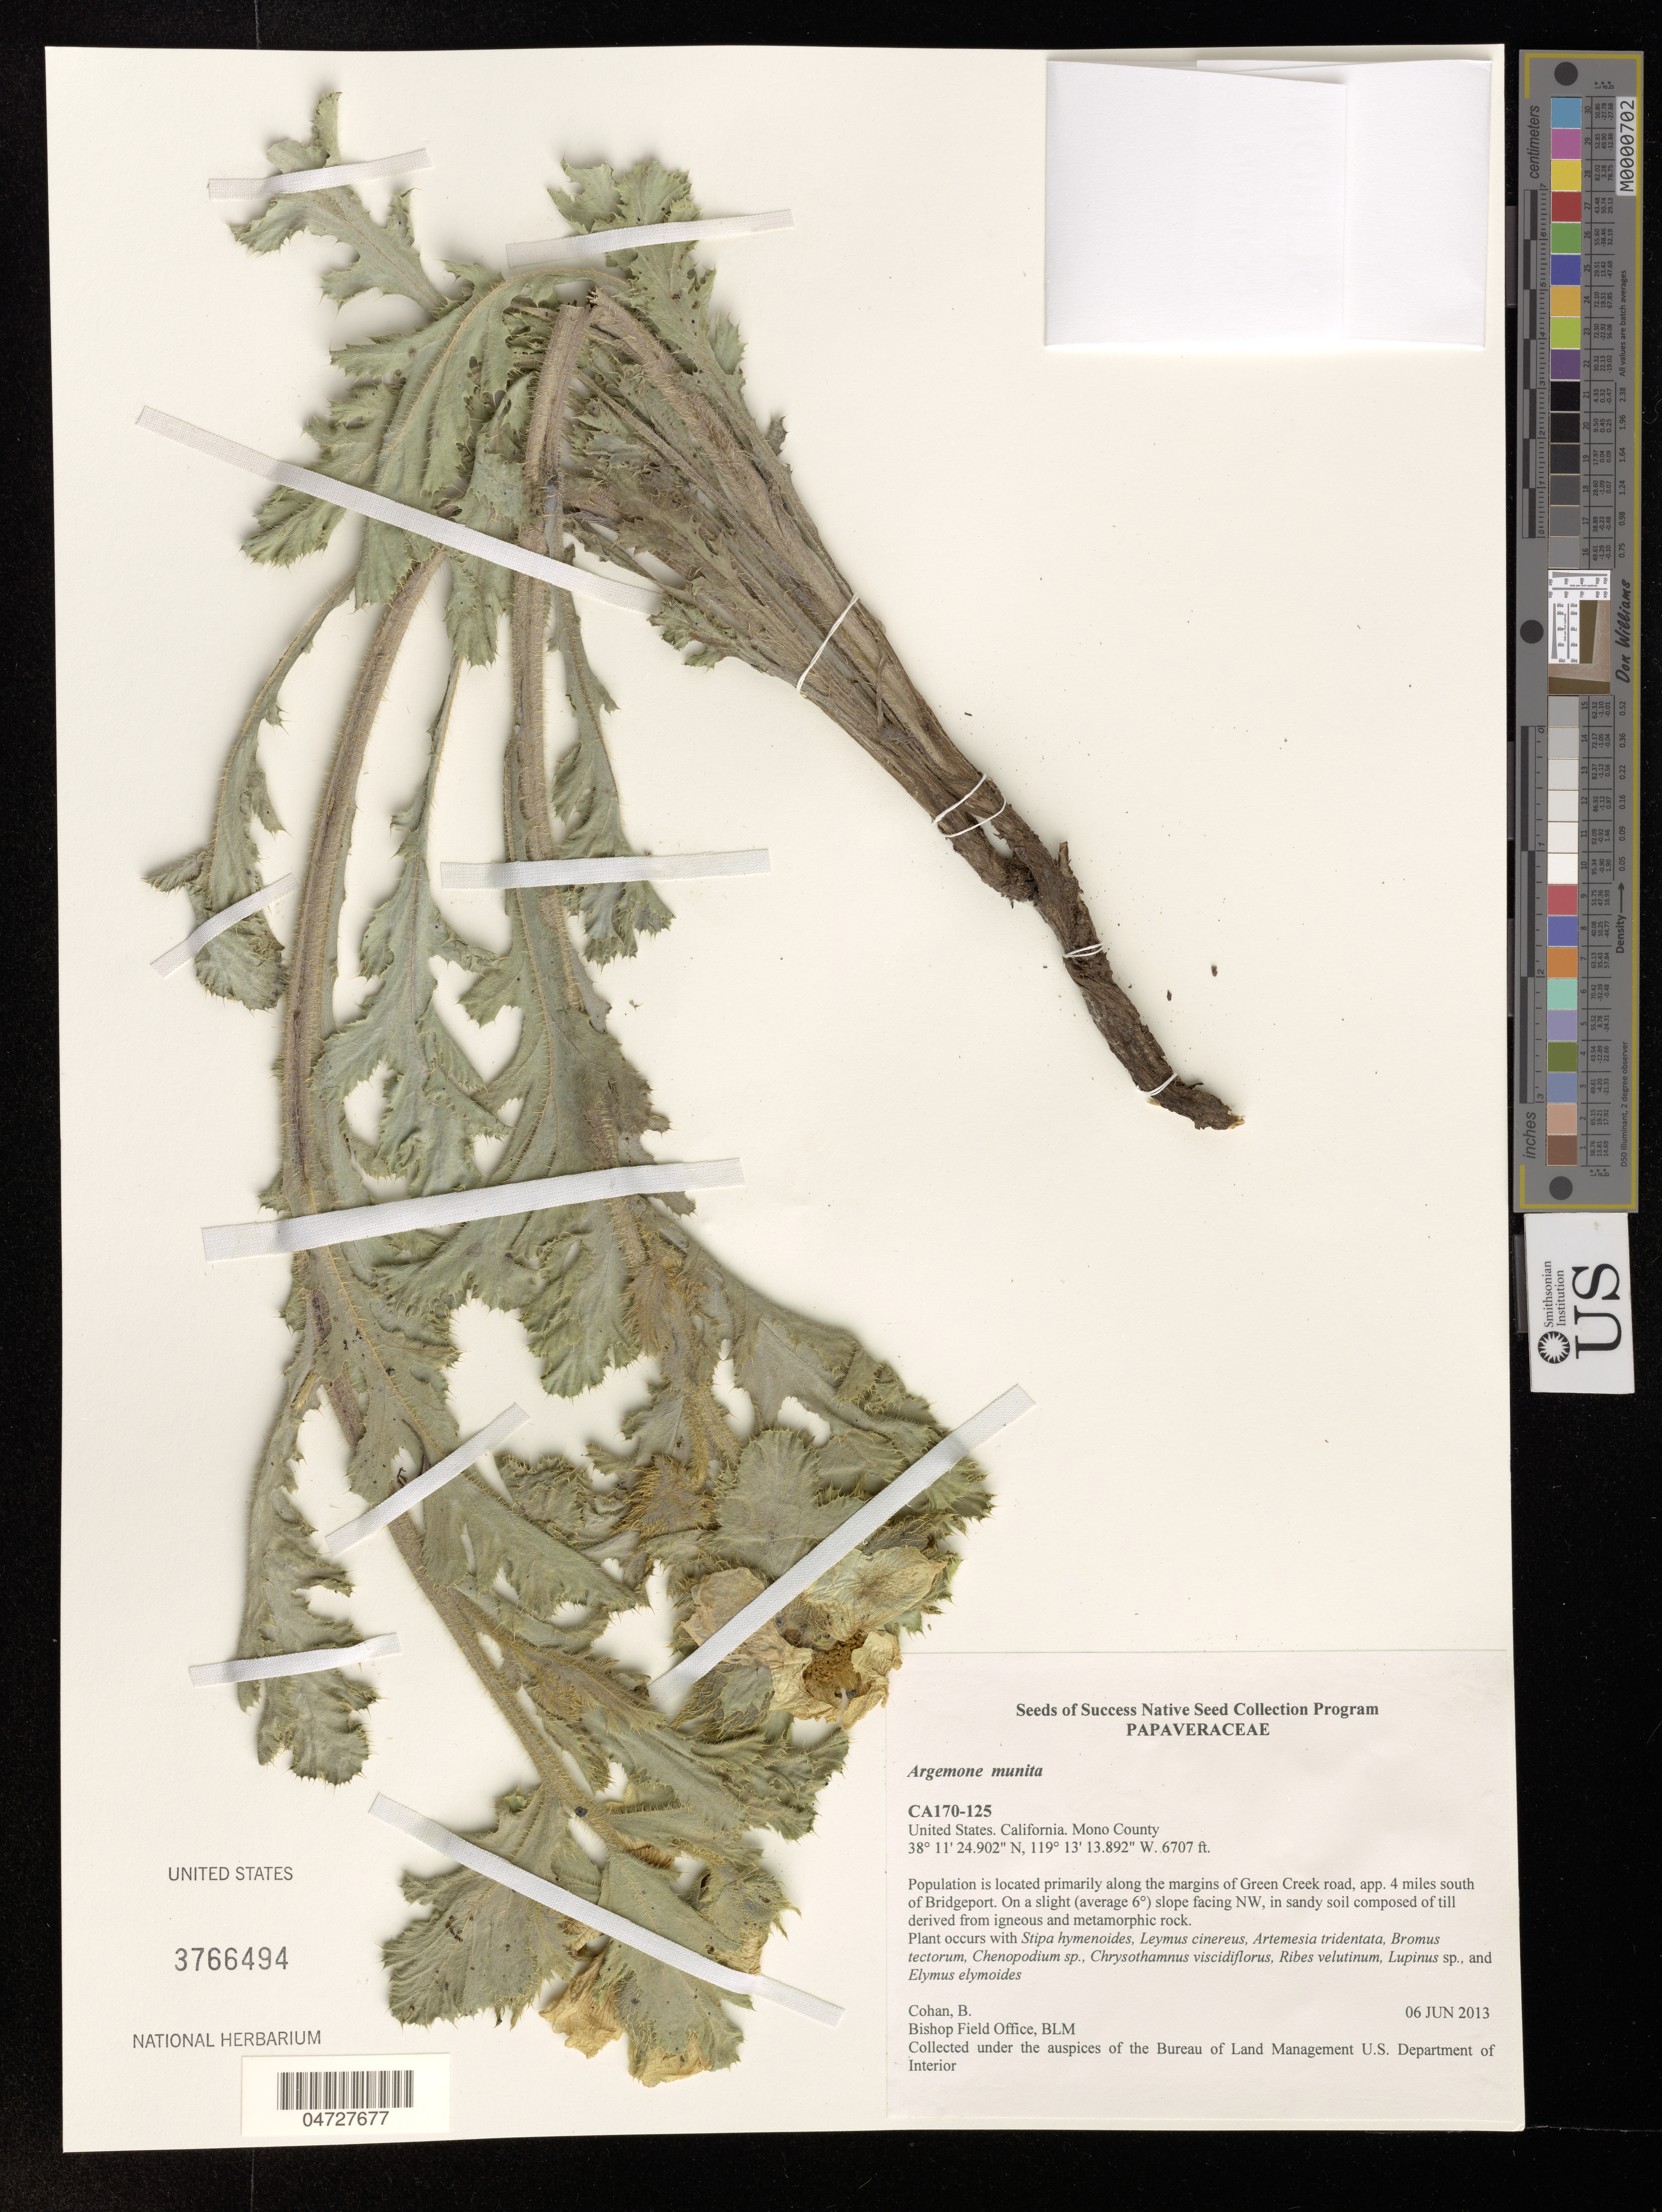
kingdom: Plantae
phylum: Tracheophyta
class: Magnoliopsida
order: Ranunculales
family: Papaveraceae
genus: Argemone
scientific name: Argemone munita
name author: Durand & Hilg.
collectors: B. Cohan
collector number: CA170-125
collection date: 2013-06-06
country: United States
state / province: California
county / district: Mono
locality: Mono County. Population is located primarily along the margins of Green Creek road, app. 4 miles south of Bridgeport. On a slight (average 6°) slope facing NW, in sandy soil composed of till derived from igneous and metamorphic rock.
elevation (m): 2044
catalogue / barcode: US 3766494